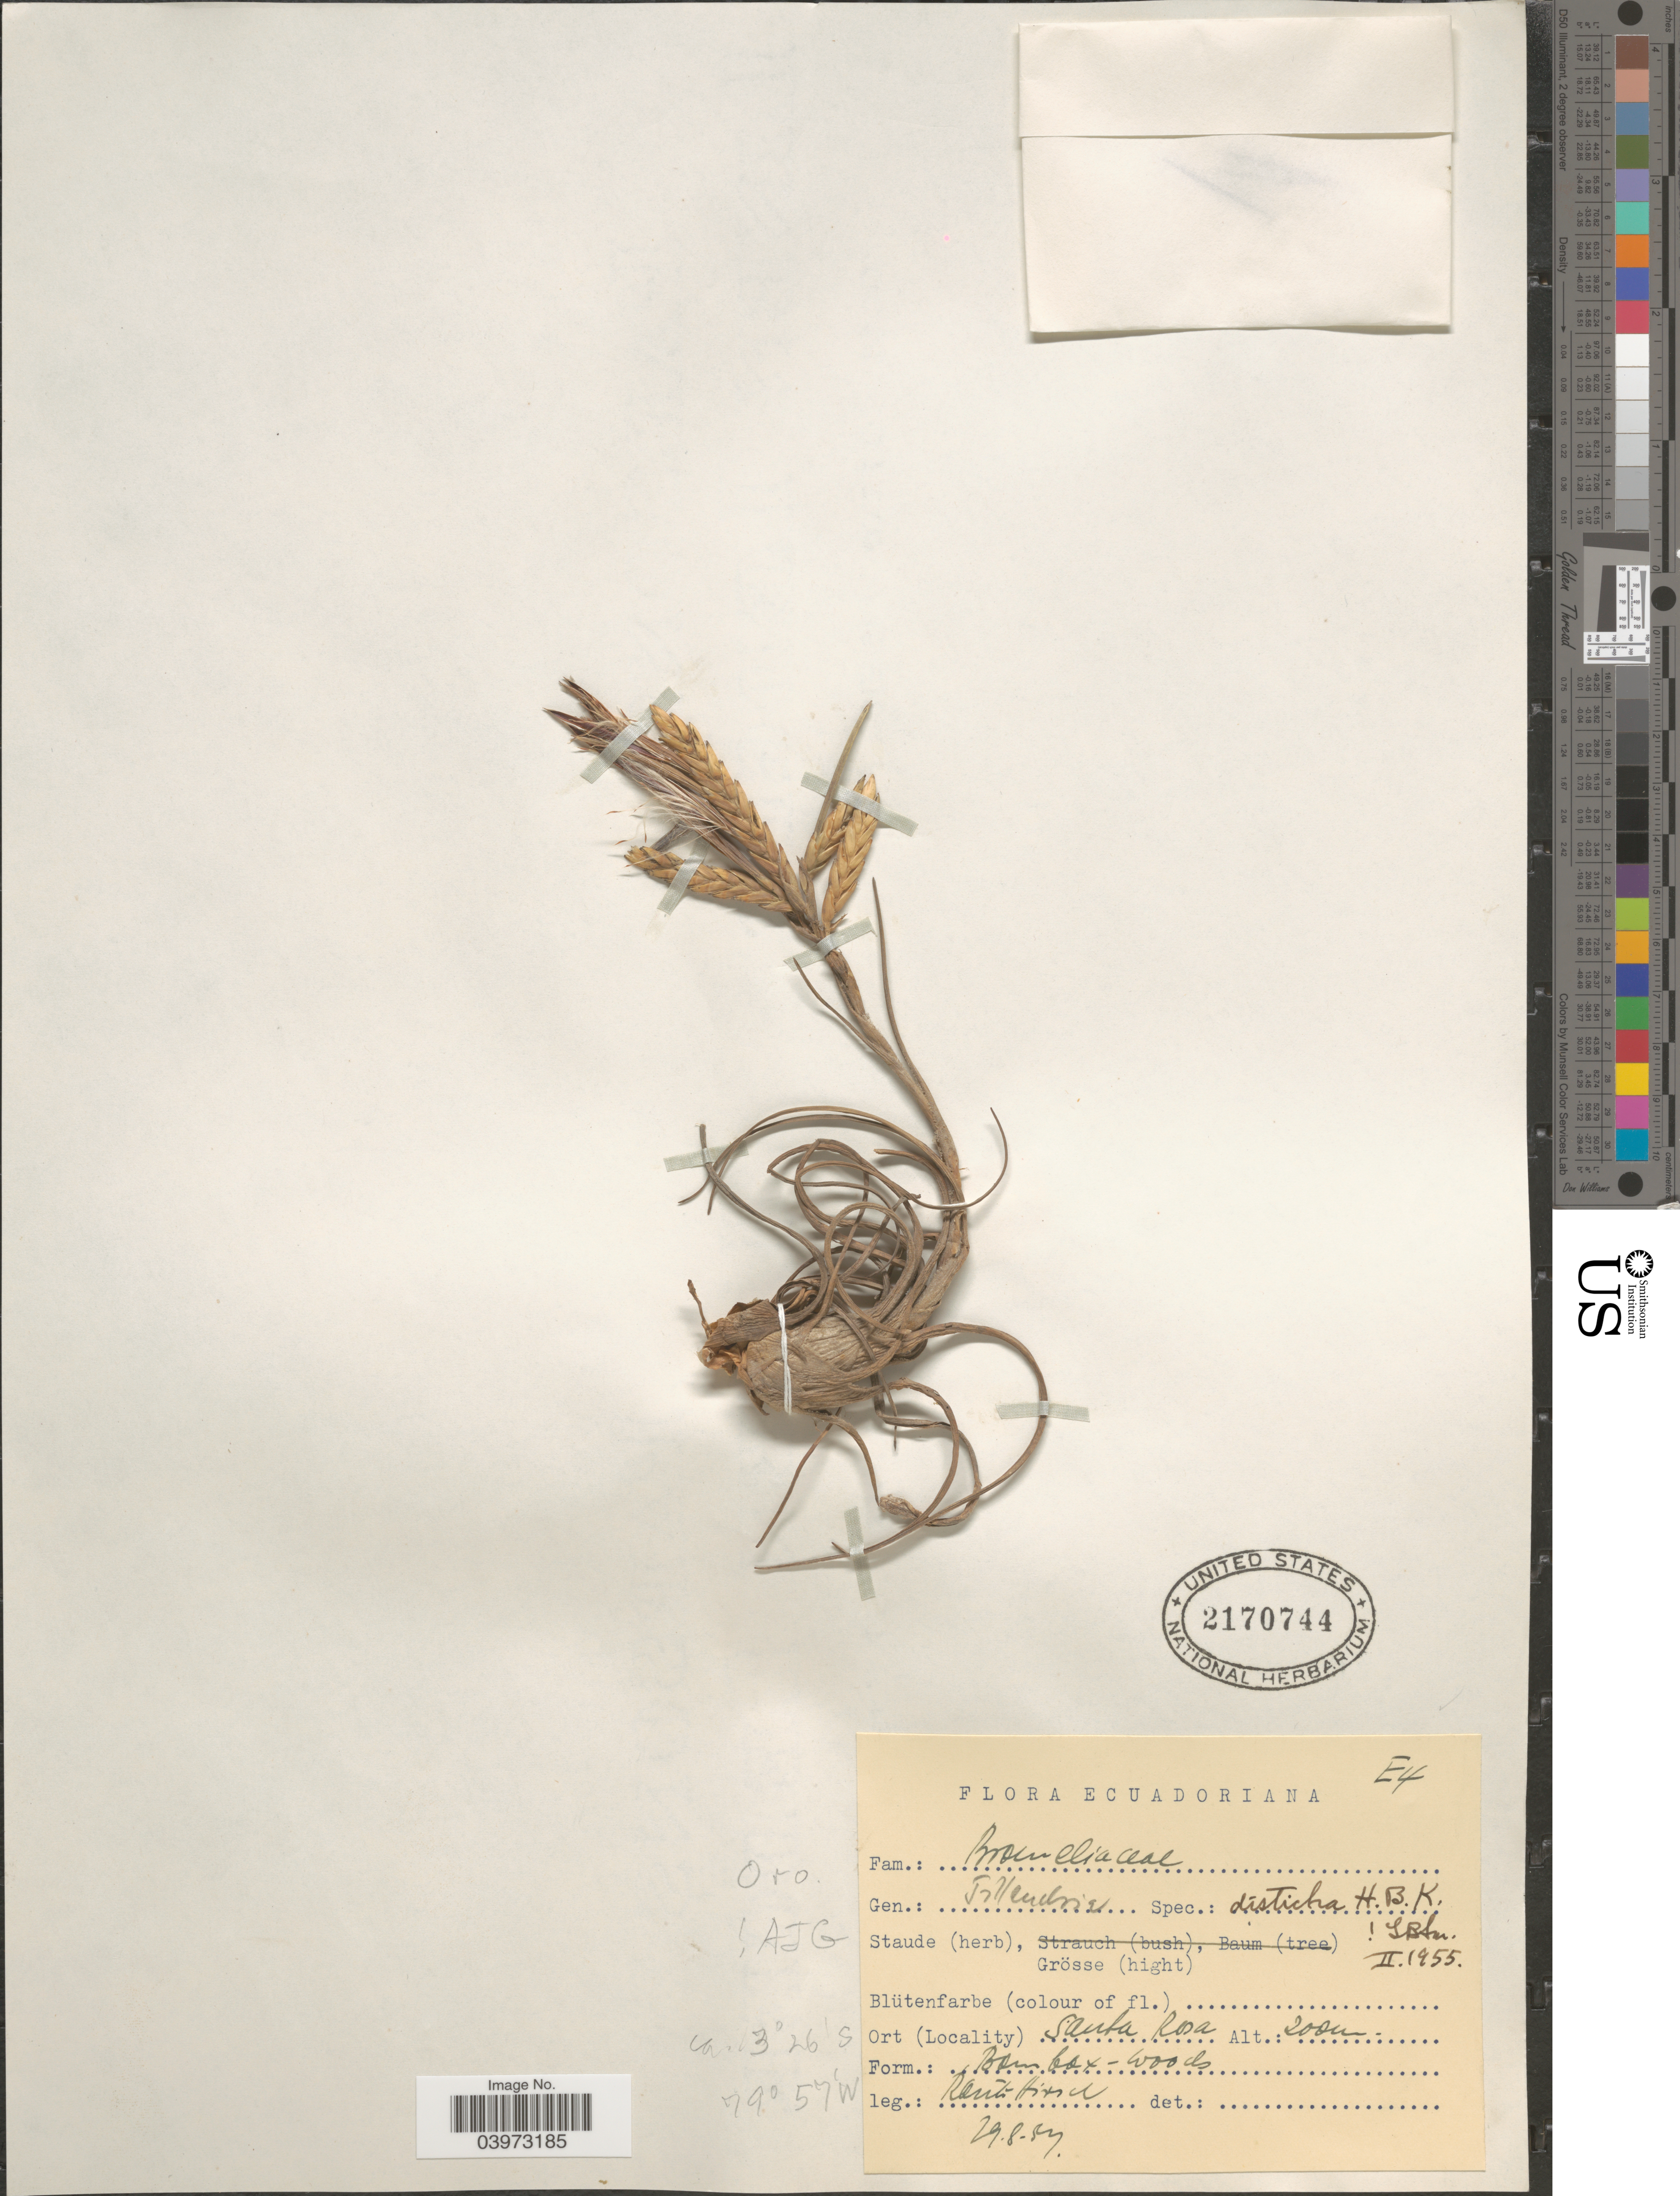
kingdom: Plantae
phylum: Tracheophyta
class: Liliopsida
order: Poales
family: Bromeliaceae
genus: Tillandsia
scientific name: Tillandsia disticha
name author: Kunth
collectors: -. Rauh & Hirsch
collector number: E4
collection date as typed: Transcribed d/m/y: 29/8/57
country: Ecuador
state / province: El Oro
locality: Ecuadoriana. Santa Rosa.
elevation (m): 200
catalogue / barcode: US 2170744